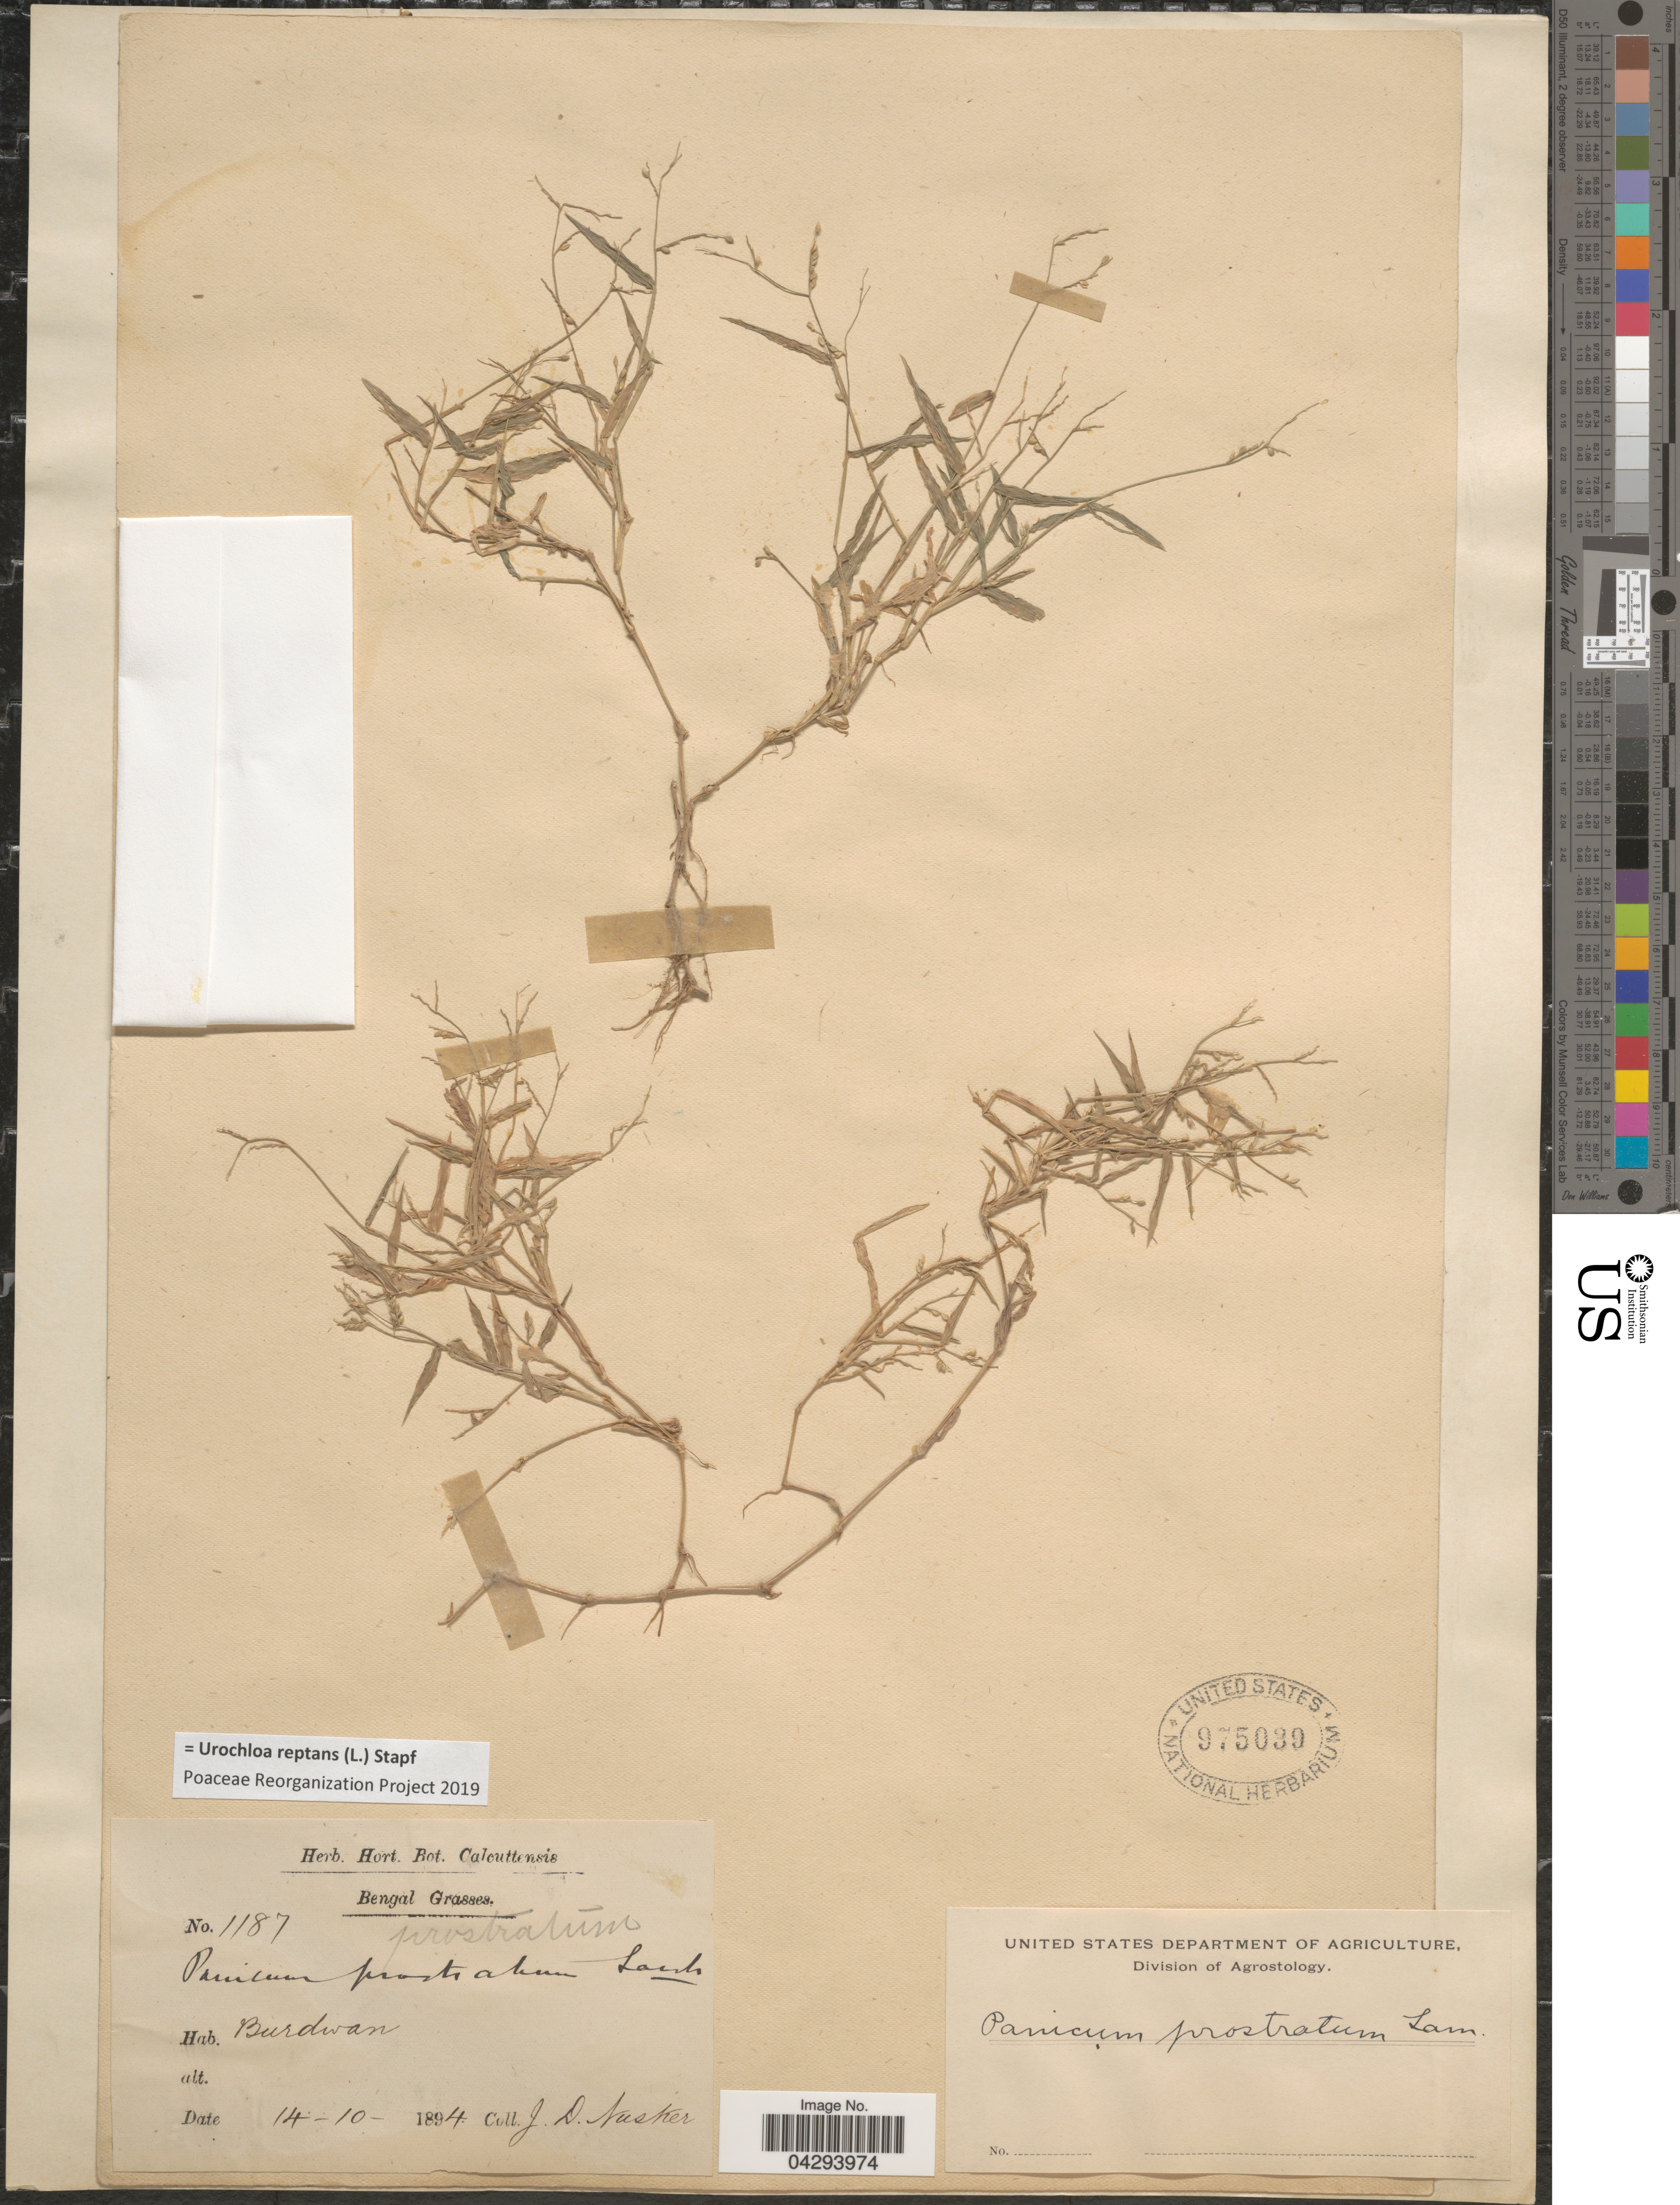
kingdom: Plantae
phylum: Tracheophyta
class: Liliopsida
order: Poales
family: Poaceae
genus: Urochloa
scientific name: Urochloa reptans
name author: (L.) Stapf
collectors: J. D. Nusker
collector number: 1187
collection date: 1894-10-14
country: India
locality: Bengal. Burdwan.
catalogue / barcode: US 975039